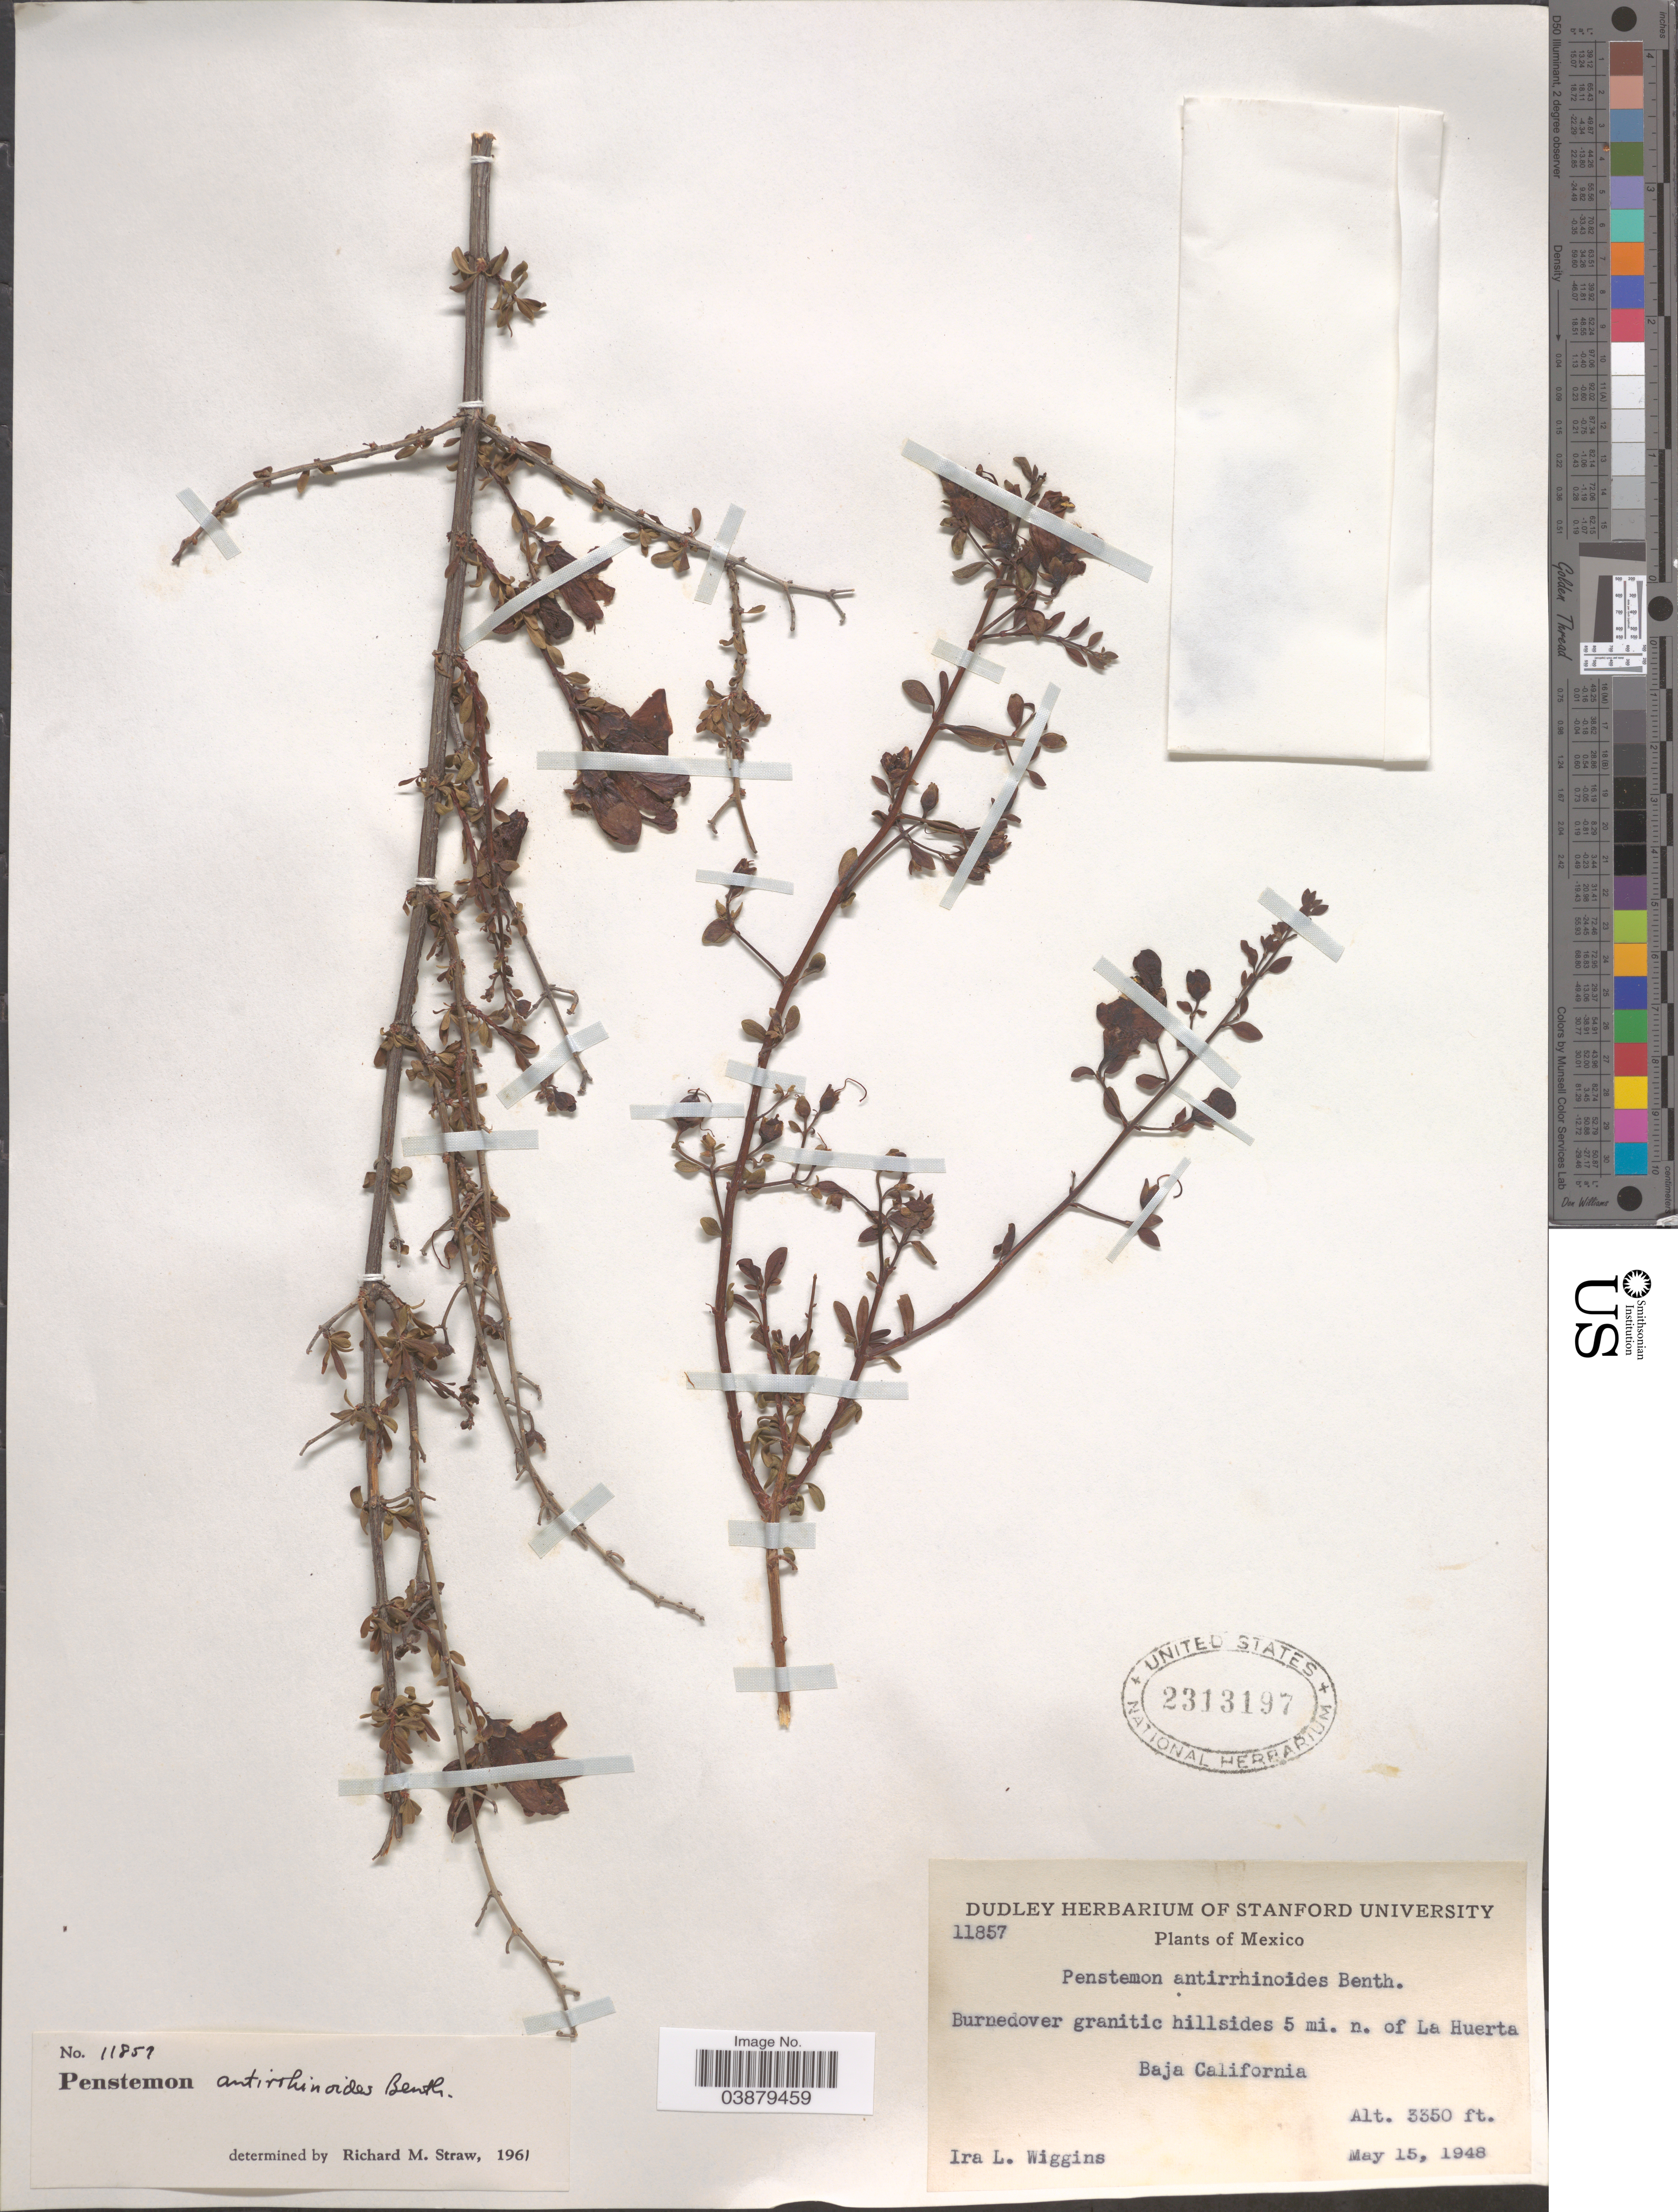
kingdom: Plantae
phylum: Tracheophyta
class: Magnoliopsida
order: Lamiales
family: Plantaginaceae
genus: Penstemon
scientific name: Penstemon antirrhinoides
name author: Benth.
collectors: I. L. Wiggins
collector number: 11857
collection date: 1948-05-15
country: Mexico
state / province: Baja California Norte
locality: Burnedover granitic hillsides 5 mi. n. of La Huerta.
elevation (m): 1021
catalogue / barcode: US 2313197